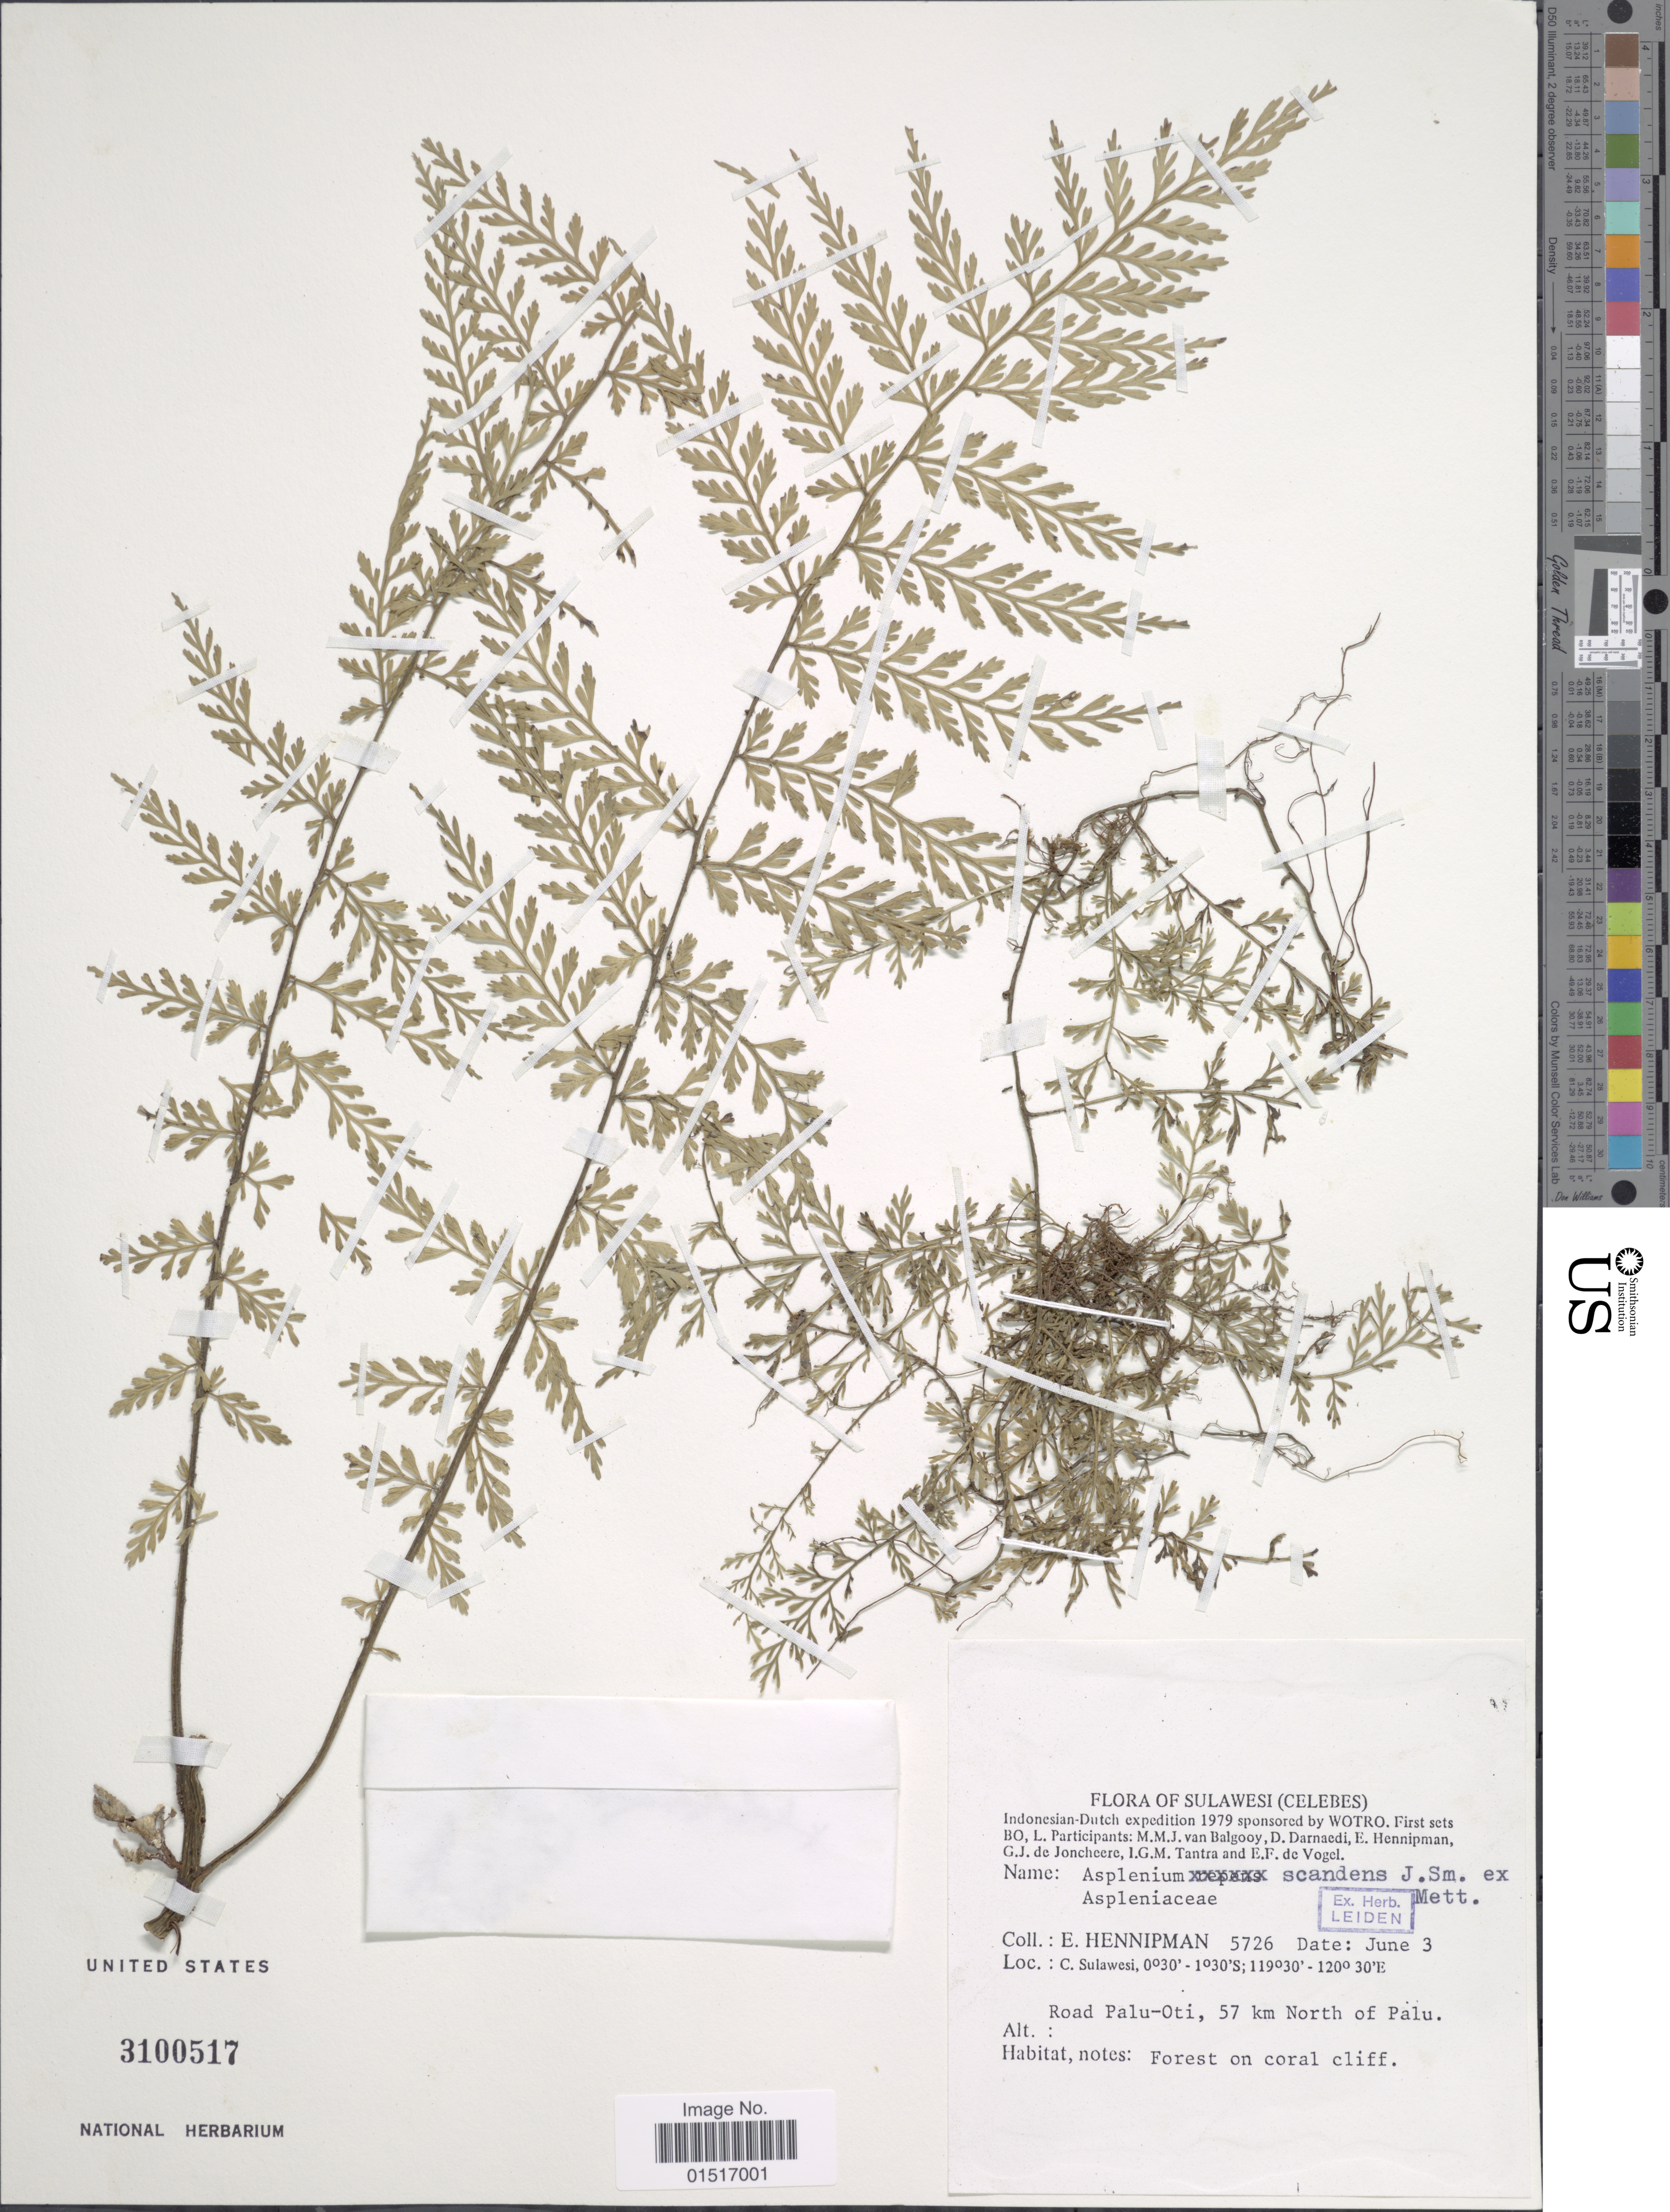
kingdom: Plantae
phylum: Tracheophyta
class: Polypodiopsida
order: Polypodiales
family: Aspleniaceae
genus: Asplenium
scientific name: Asplenium scandens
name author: J. Sm. ex Mett.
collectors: E. Hennipman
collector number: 5726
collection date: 1979-06-03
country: Indonesia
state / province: Sulawesi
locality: Sulawesi (Celebes), C. Sulawesi. Road Palu-Oti, 57 km North of Palu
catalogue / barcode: US 3100517